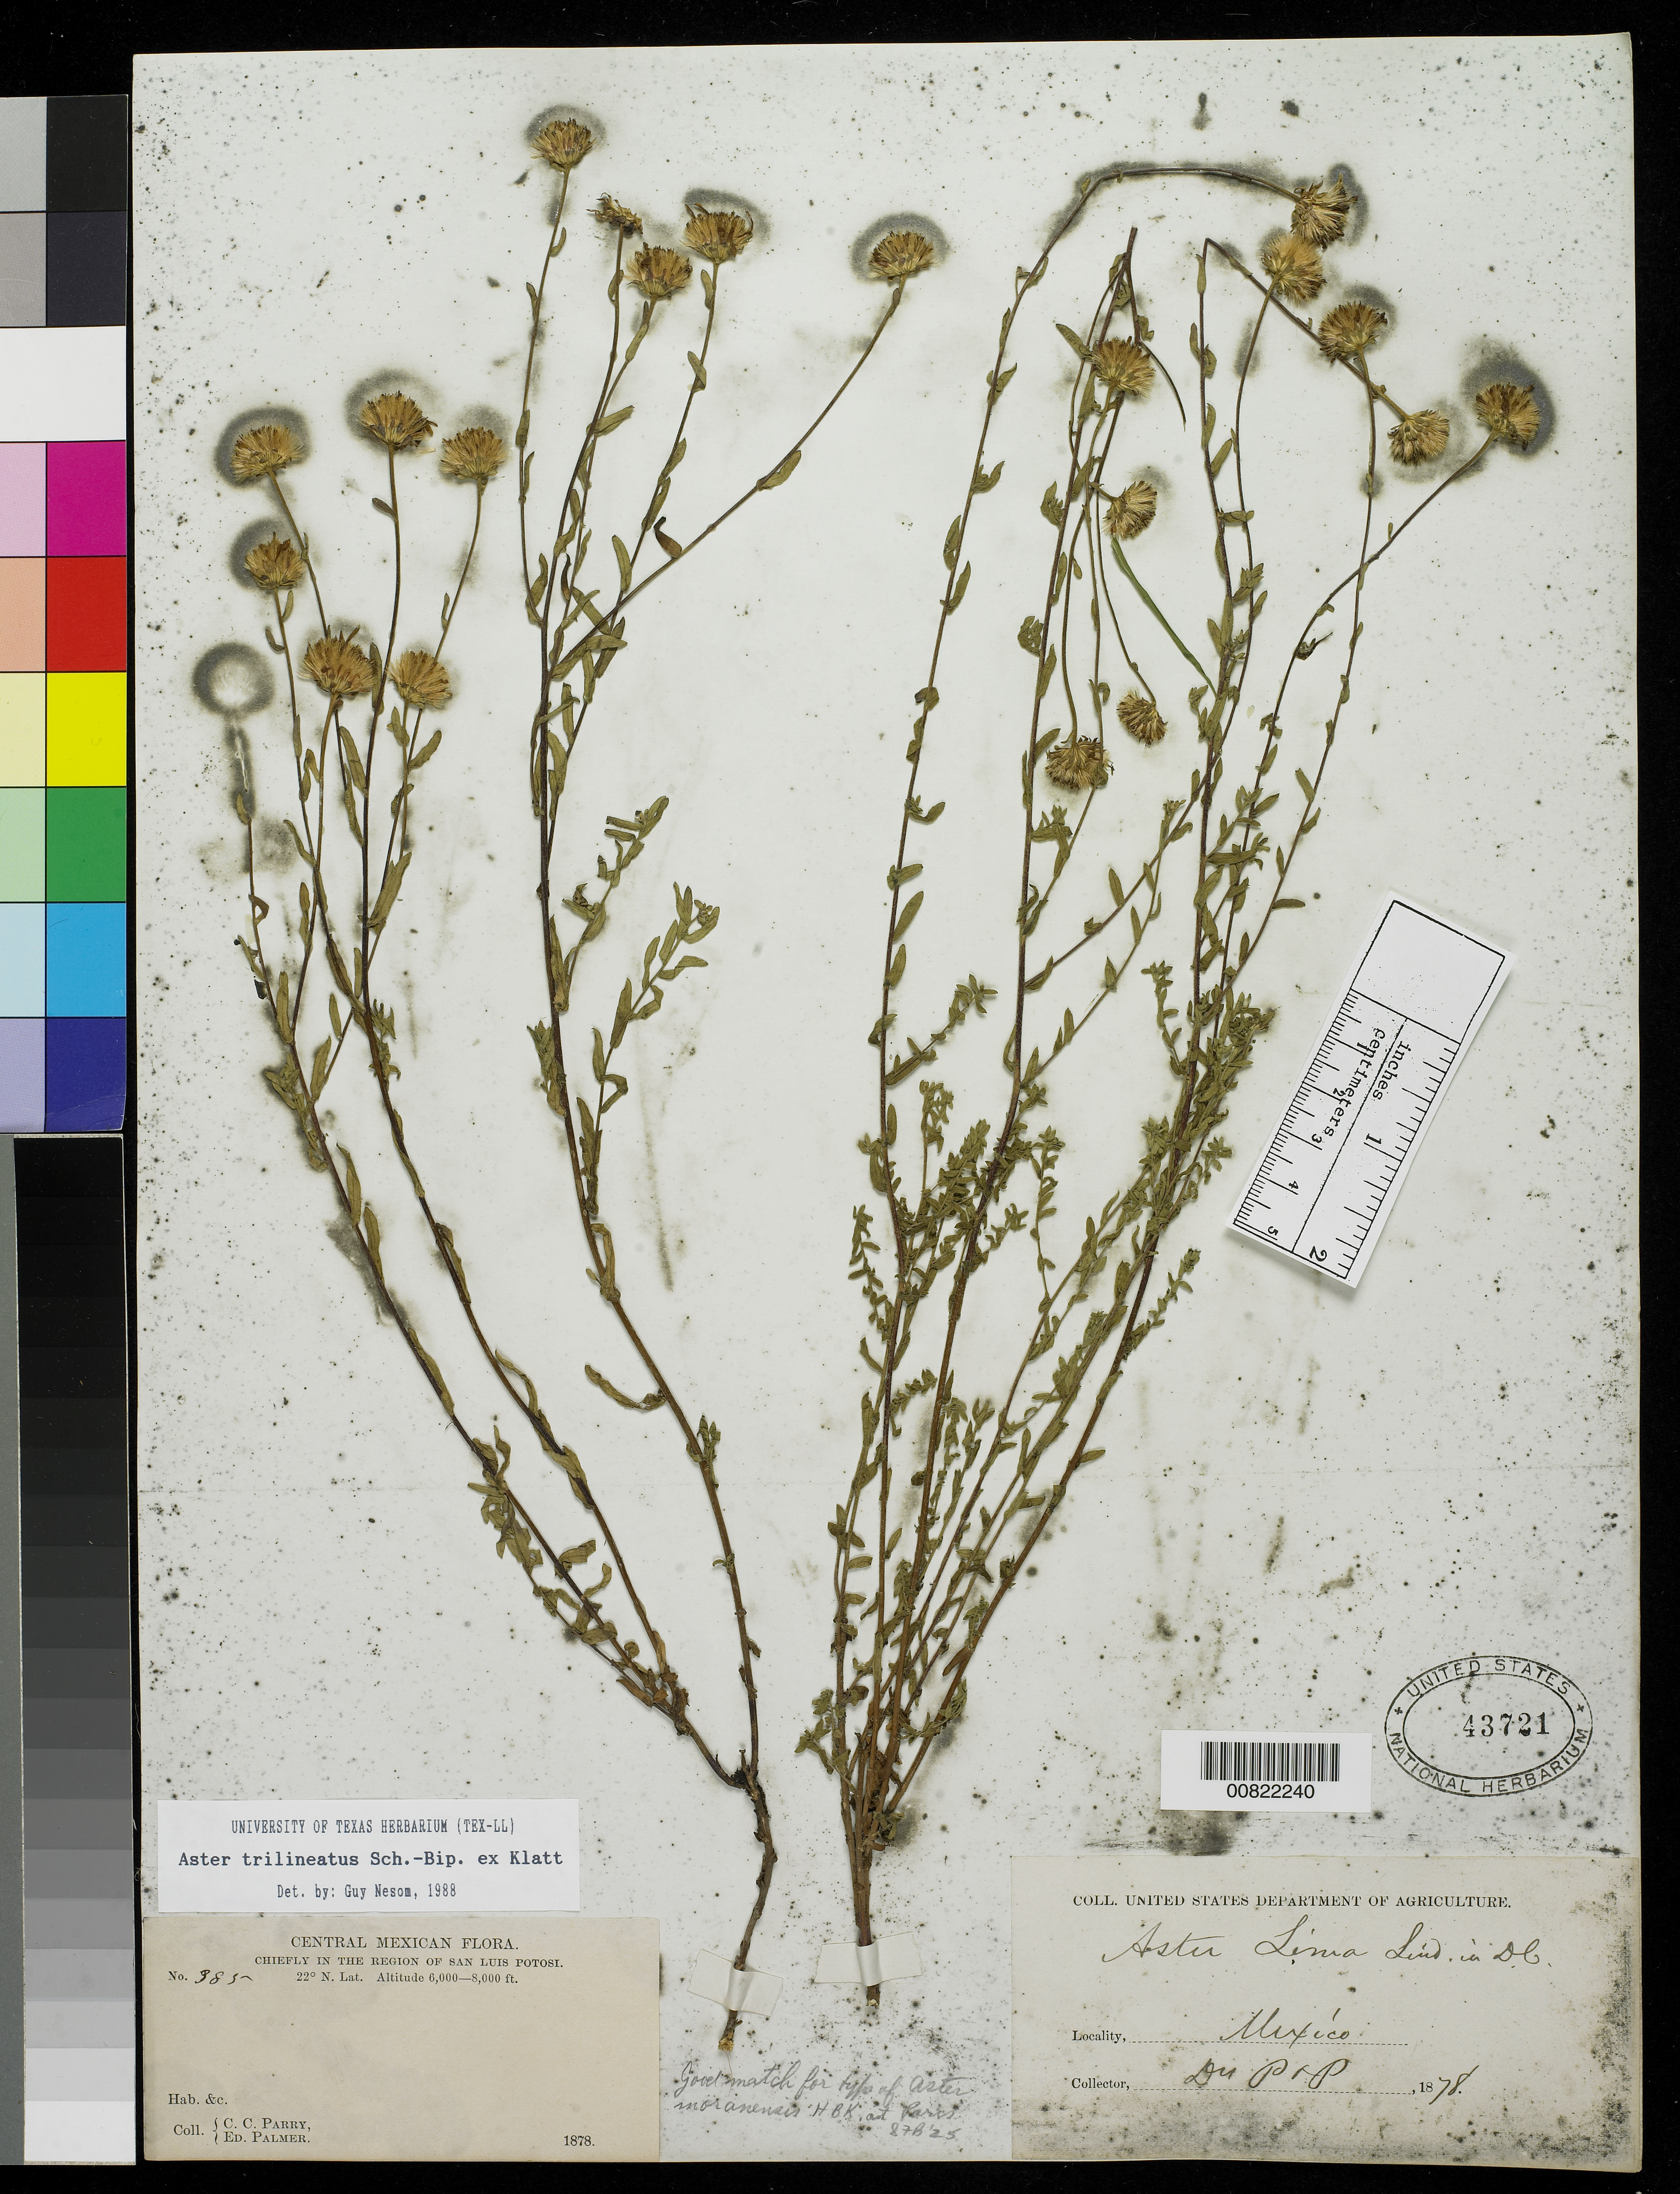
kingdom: Plantae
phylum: Tracheophyta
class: Magnoliopsida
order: Asterales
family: Asteraceae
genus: Symphyotrichum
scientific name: Symphyotrichum trilineatum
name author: (Sch. Bip. ex Klatt) G.L. Nesom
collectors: C. C. Parry & E. Palmer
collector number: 385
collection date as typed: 1878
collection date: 1878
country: Mexico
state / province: San Luis Potosí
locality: Chiefly in the region of San Luis Potosí.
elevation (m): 1829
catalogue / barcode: US 43721